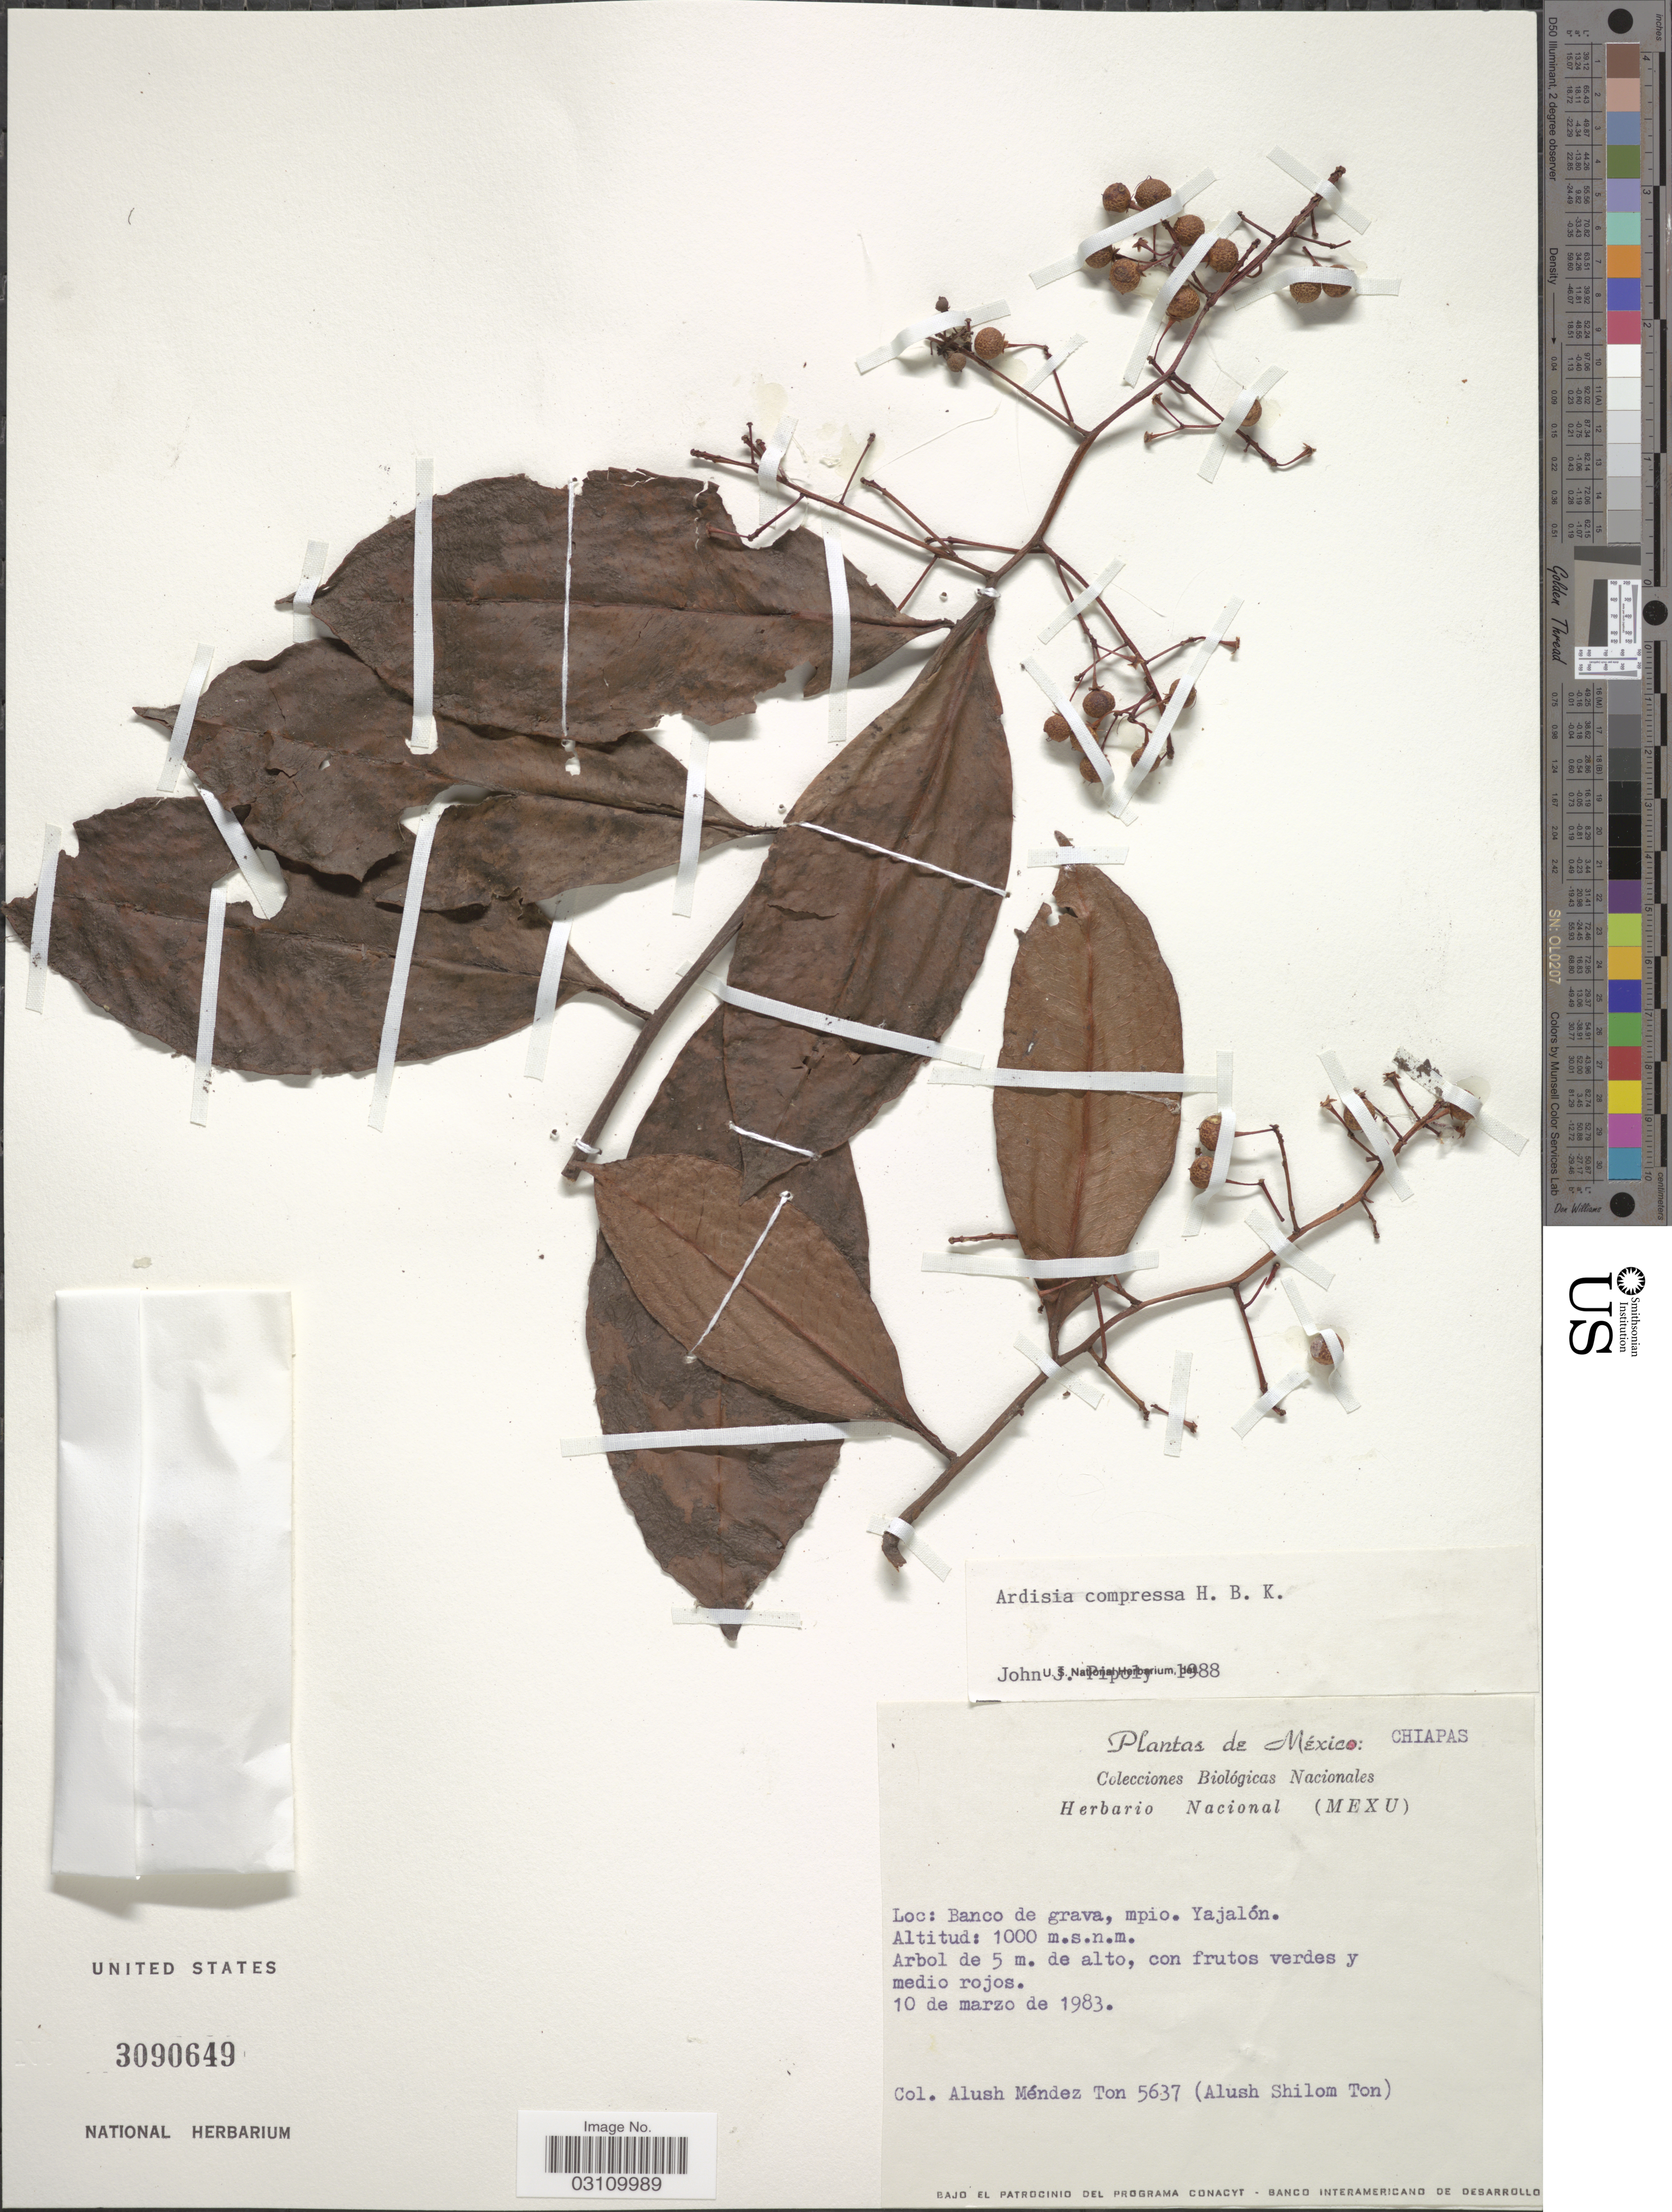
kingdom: Plantae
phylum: Tracheophyta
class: Magnoliopsida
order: Ericales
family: Primulaceae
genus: Ardisia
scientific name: Ardisia compressa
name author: Kunth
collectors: A. S. Ton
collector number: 5637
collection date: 1983-03-10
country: Mexico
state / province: Chiapas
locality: Banco de grava, mpio. Yajalón.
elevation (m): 1000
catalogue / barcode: US 3090649